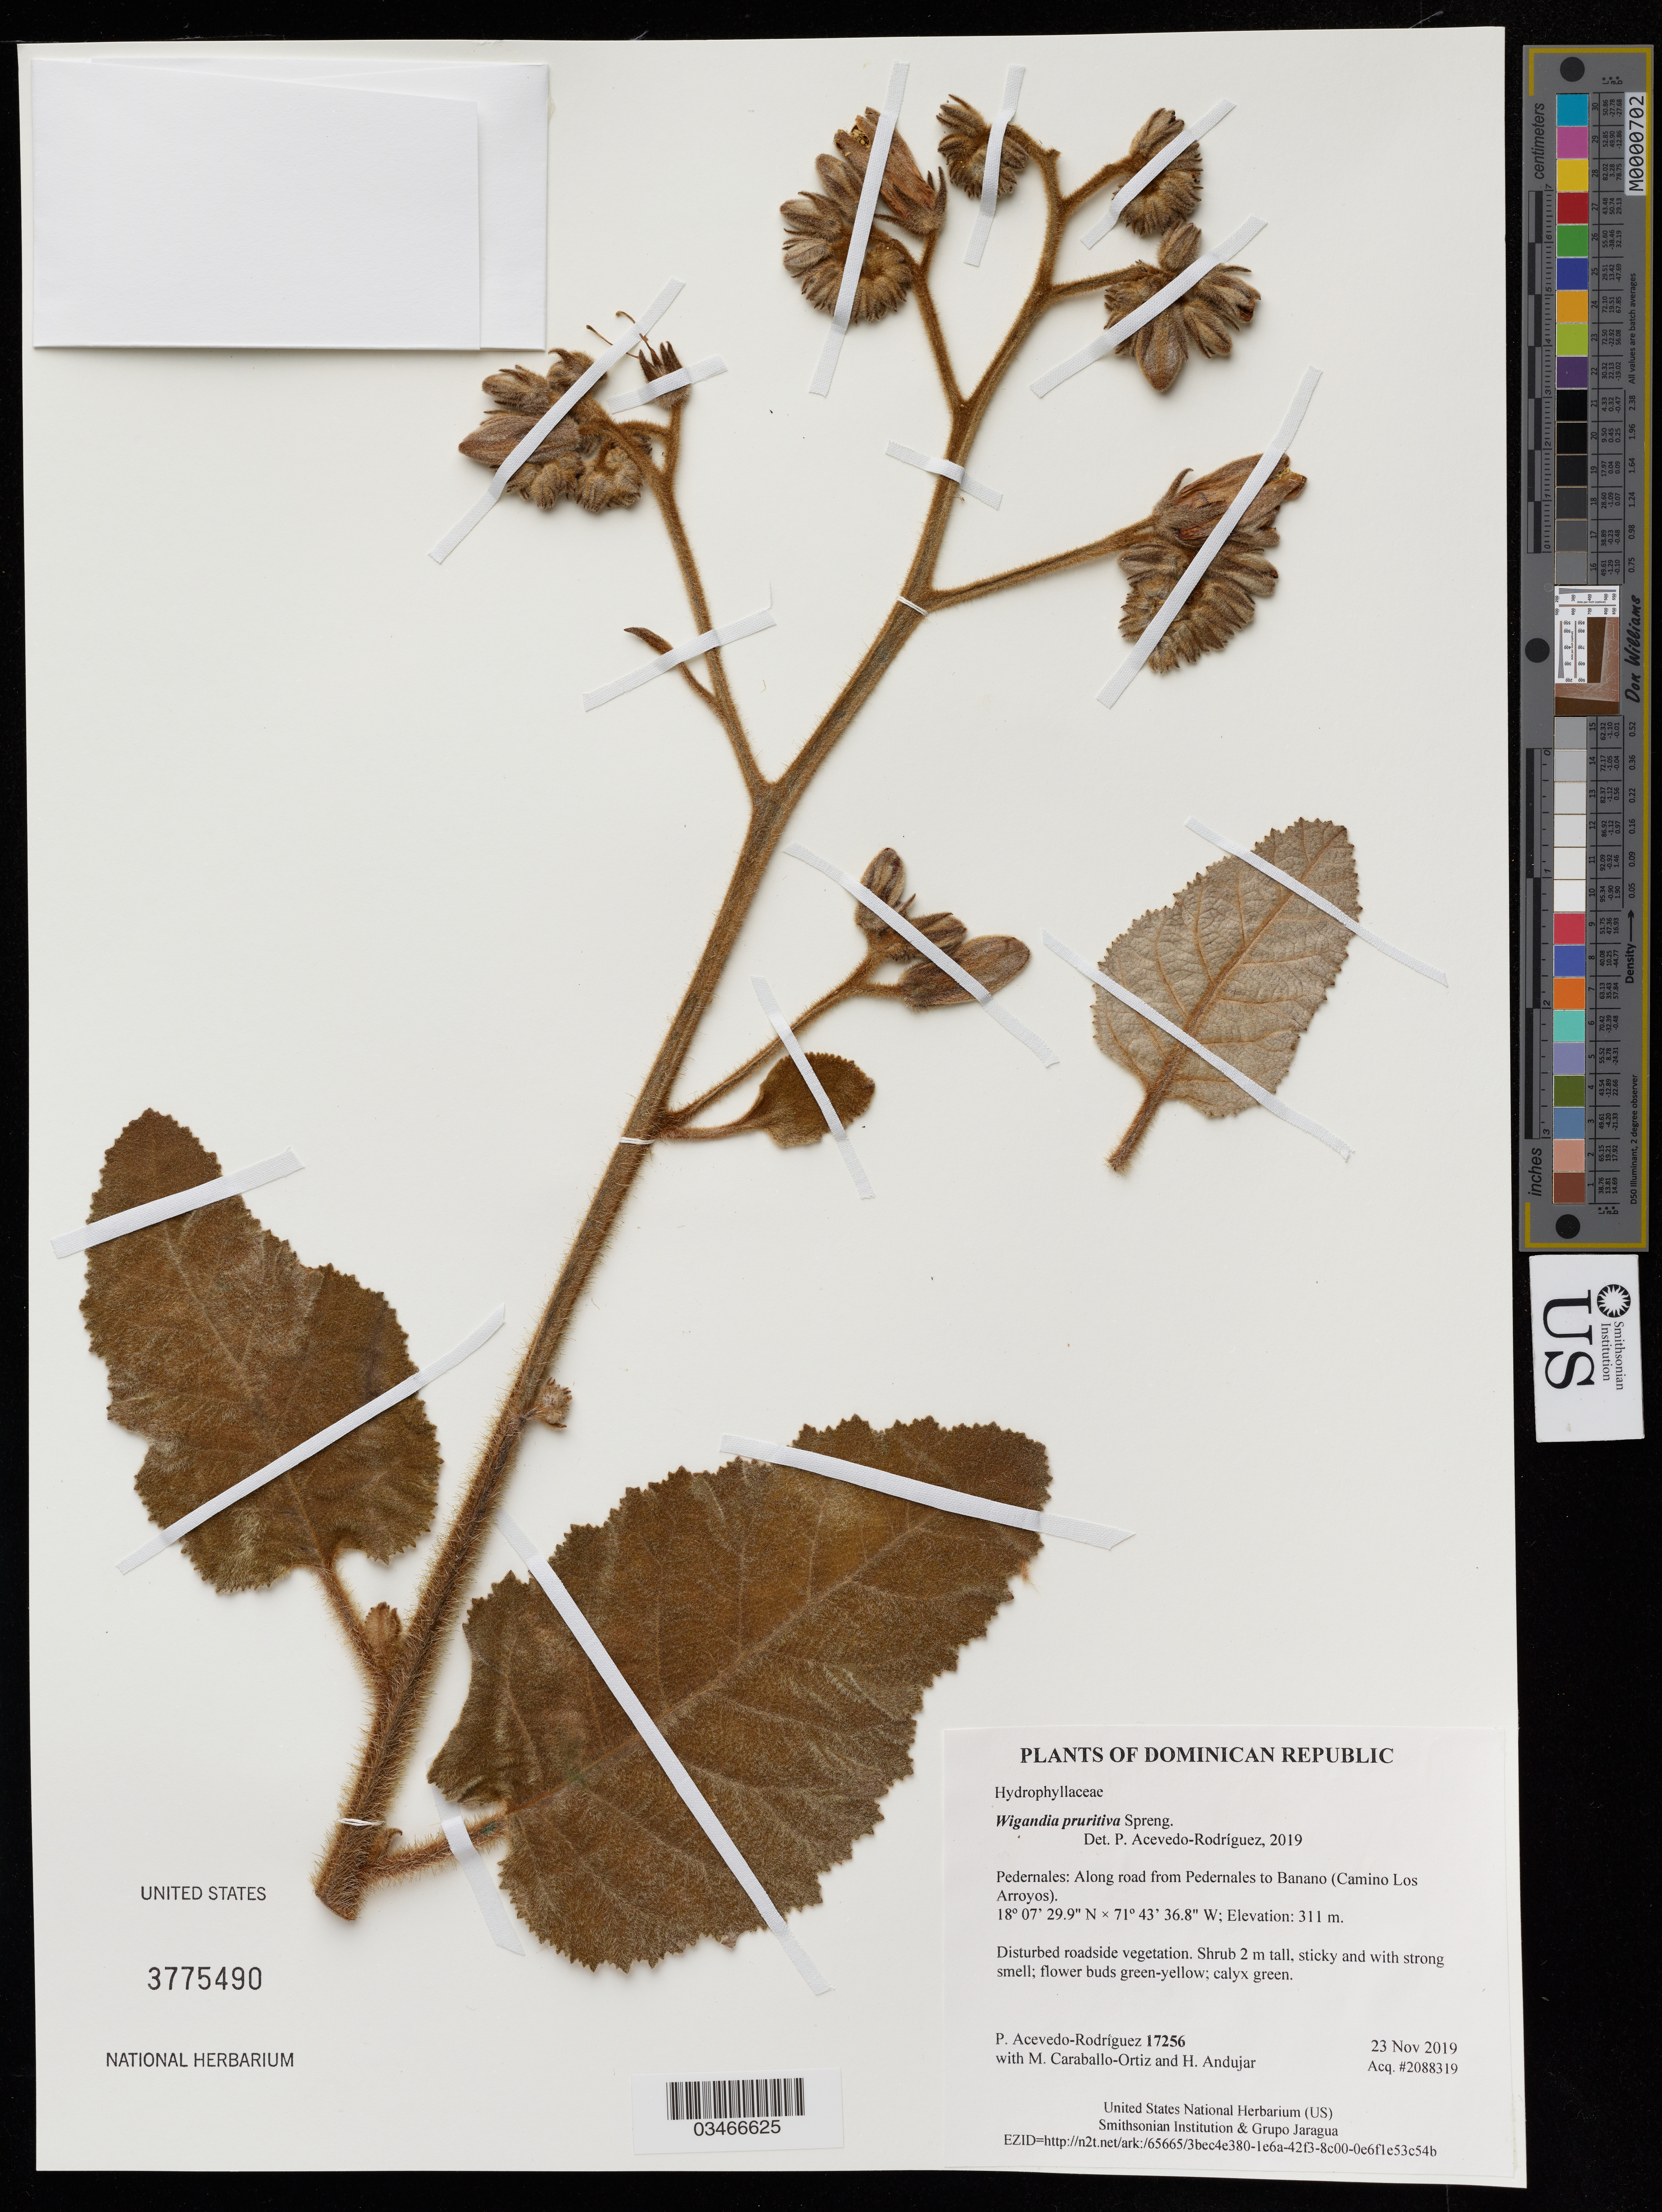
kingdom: Plantae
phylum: Tracheophyta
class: Magnoliopsida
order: Boraginales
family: Namaceae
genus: Wigandia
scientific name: Wigandia pruritiva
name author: Spreng.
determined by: Acevedo-Rodriguez, P., (US), Smithsonian Institution - National Museum of Natural History (UNITED STATES)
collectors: P. Acevedo-Rodriguez, M. Caraballo-Ortiz & H. Andujar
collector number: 17256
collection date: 2019-11-23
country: Dominican Republic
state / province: Pedernales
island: Hispaniola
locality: Along road from Pedernales to Banano (Camino Los Arroyos), disturbed roadside vegetation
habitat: Disturbed roadsie vegetation.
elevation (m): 311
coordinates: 18.12498 N, 71.72690 W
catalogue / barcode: US 3775490